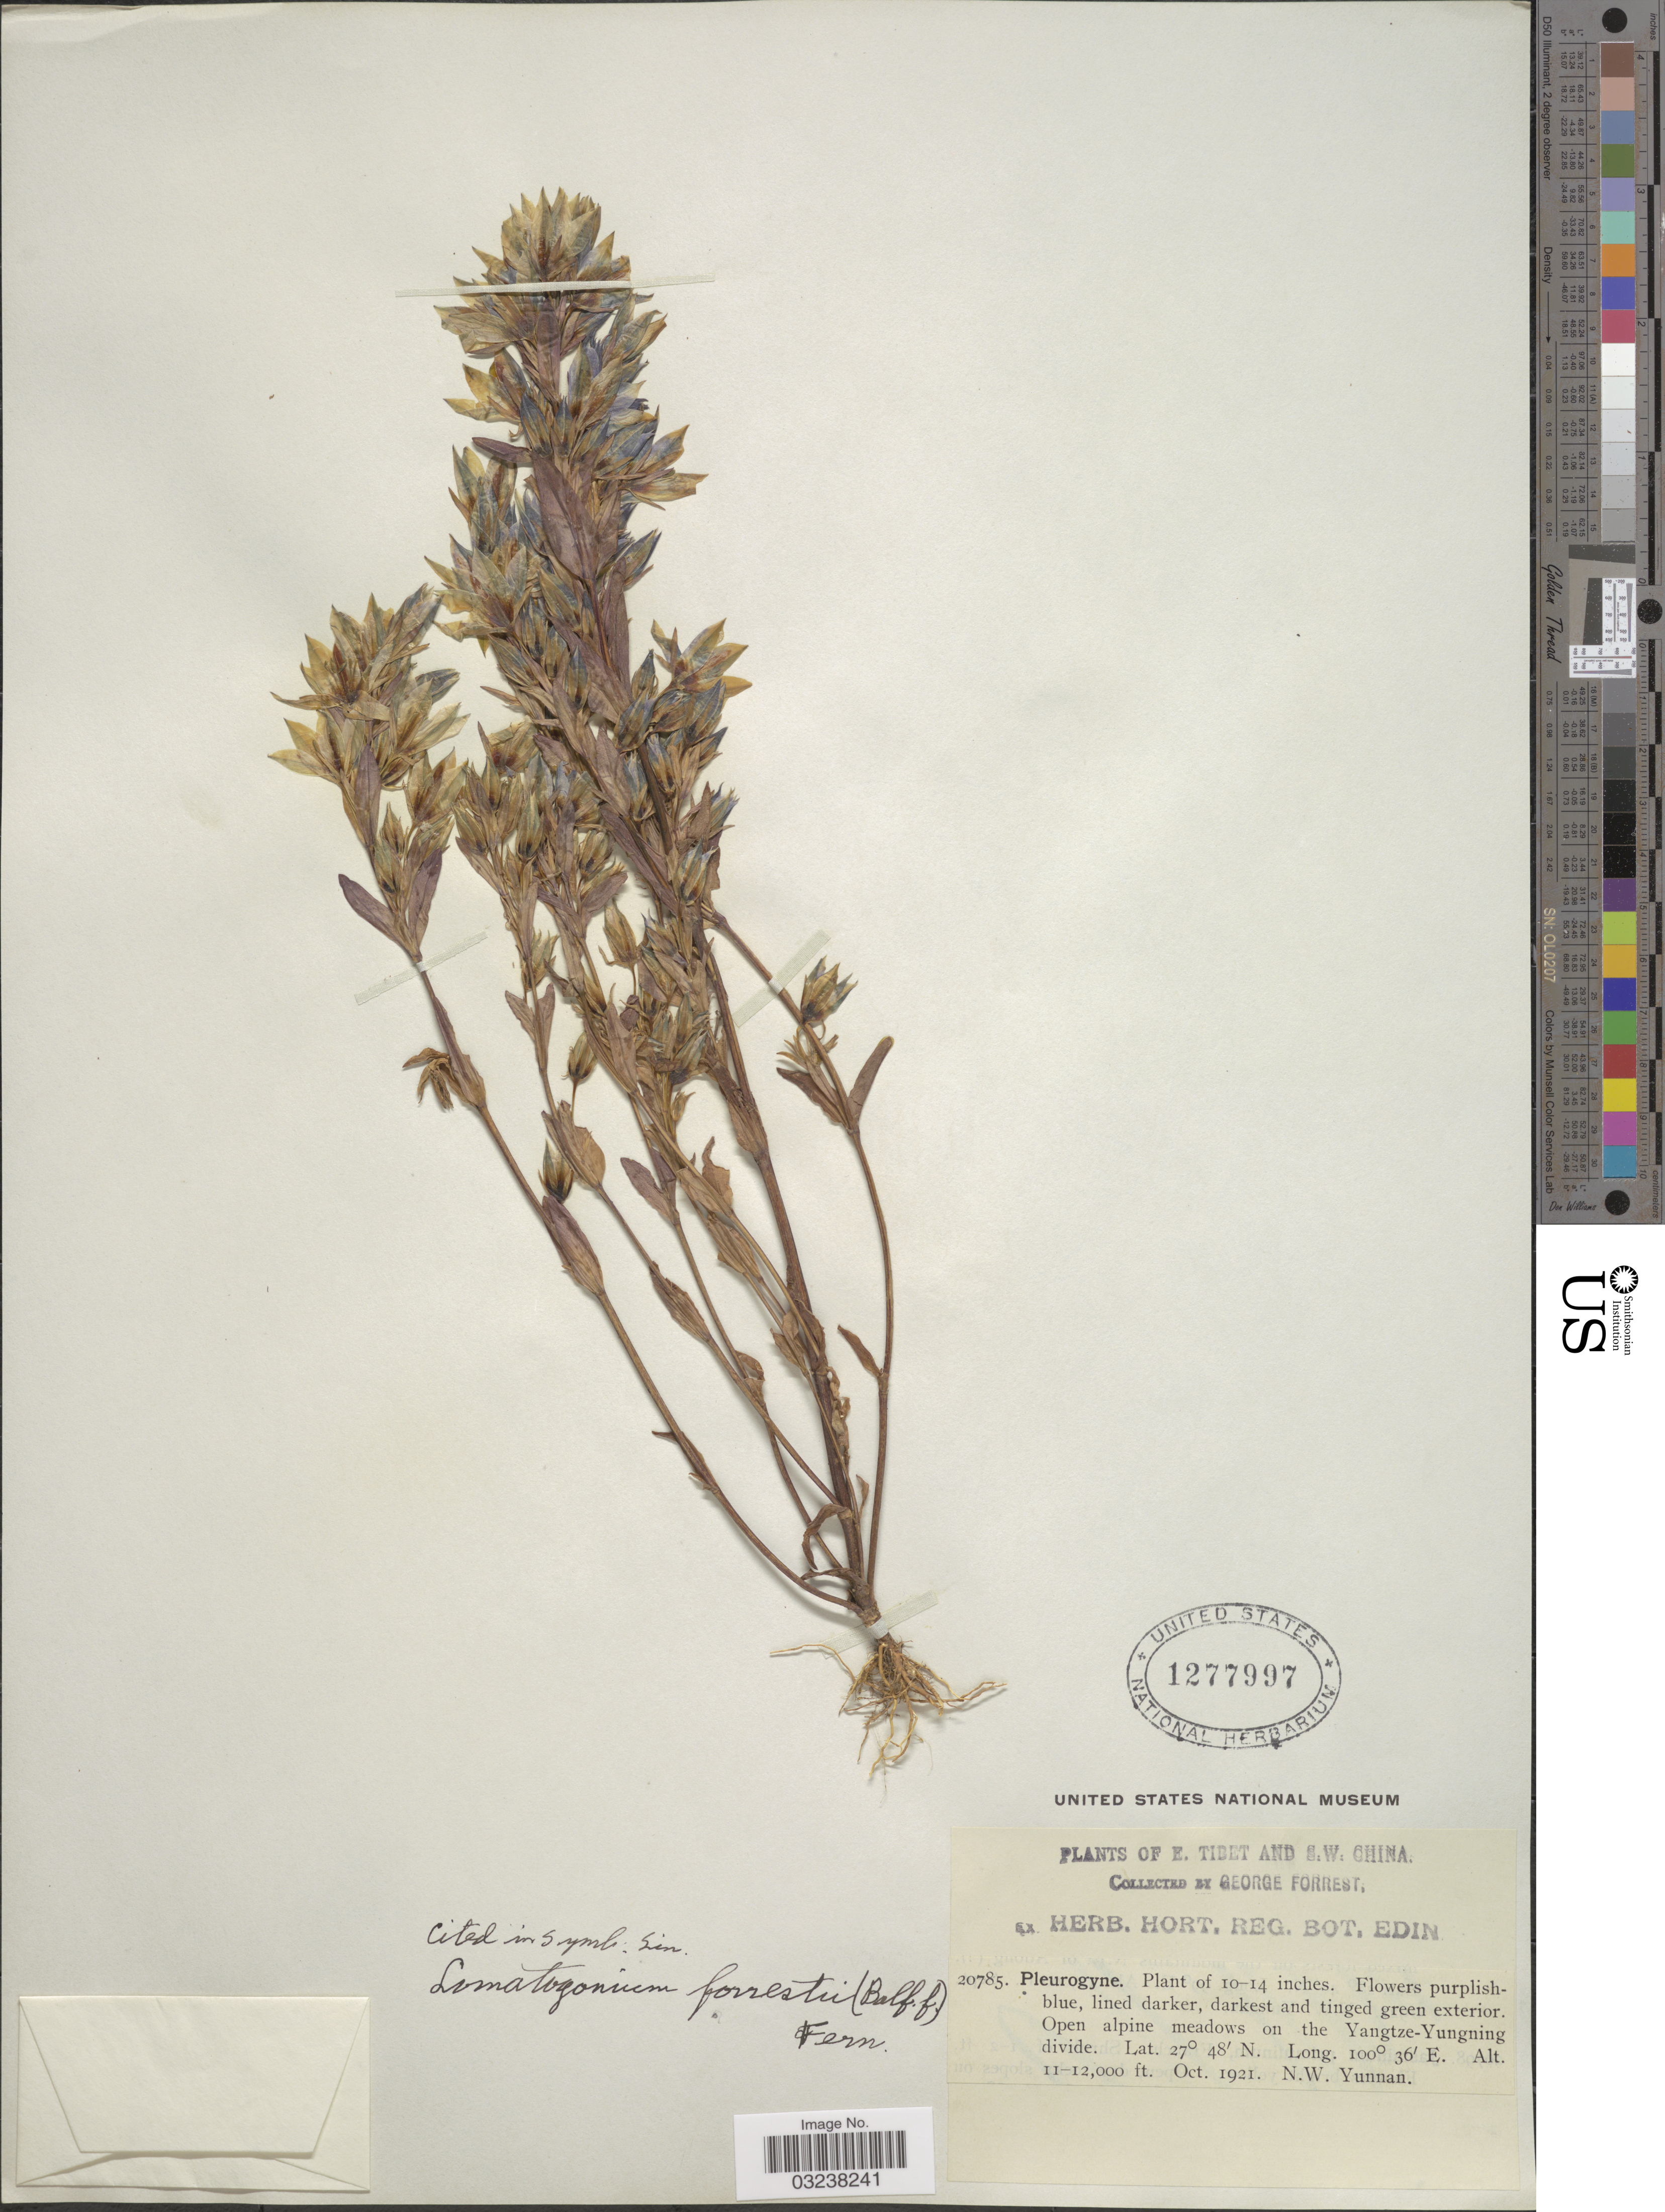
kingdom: Plantae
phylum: Tracheophyta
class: Magnoliopsida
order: Gentianales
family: Gentianaceae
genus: Lomatogonium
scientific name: Lomatogonium forrestii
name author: (Balf. f.) Fernald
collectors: G. Forrest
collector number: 20785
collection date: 1921-10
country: China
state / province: Yunnan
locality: E. Tibet and S.W. China. Open alpine meadows on the Yangtze-Yungning divide. N.W. Yunnan.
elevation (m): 3353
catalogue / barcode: US 1277997